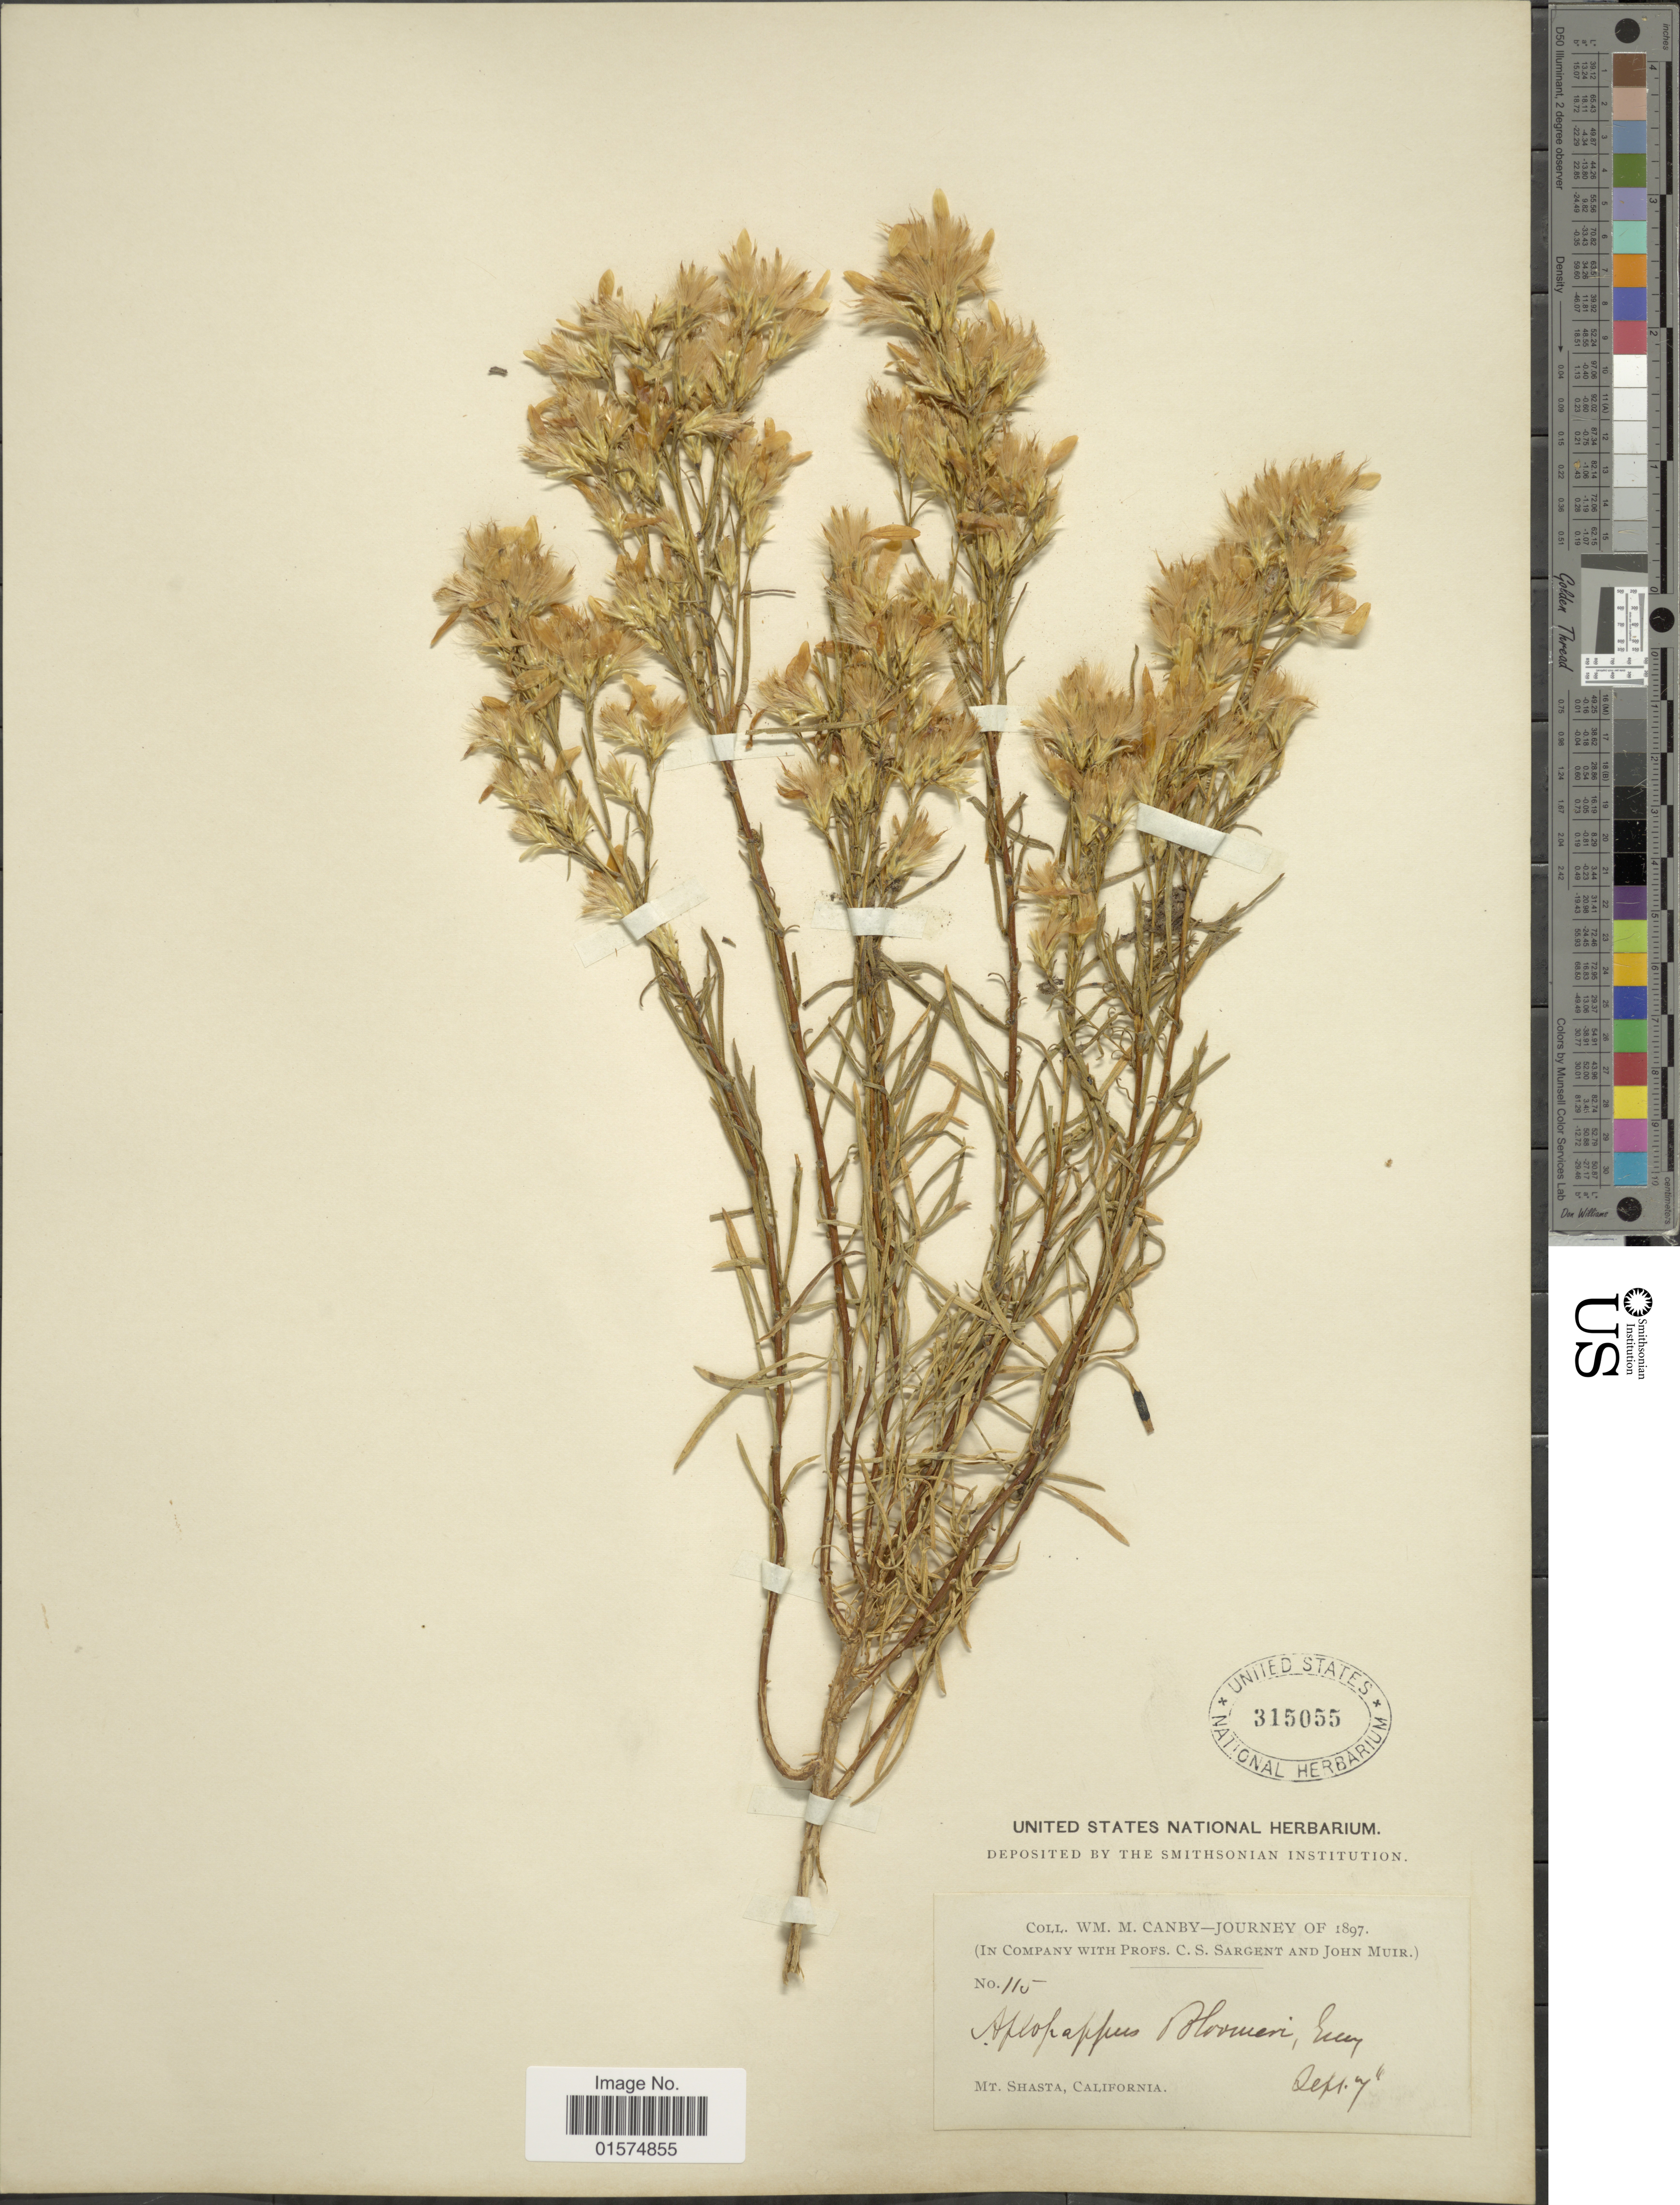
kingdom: Plantae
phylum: Tracheophyta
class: Magnoliopsida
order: Asterales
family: Asteraceae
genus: Ericameria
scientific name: Ericameria bloomeri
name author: (A. Gray) J.F. Macbr.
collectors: W. M. Canby, C. S. Sargent & J. Muir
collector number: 115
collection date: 1897-09-07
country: United States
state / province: California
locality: Mt. Shasta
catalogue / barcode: US 315055